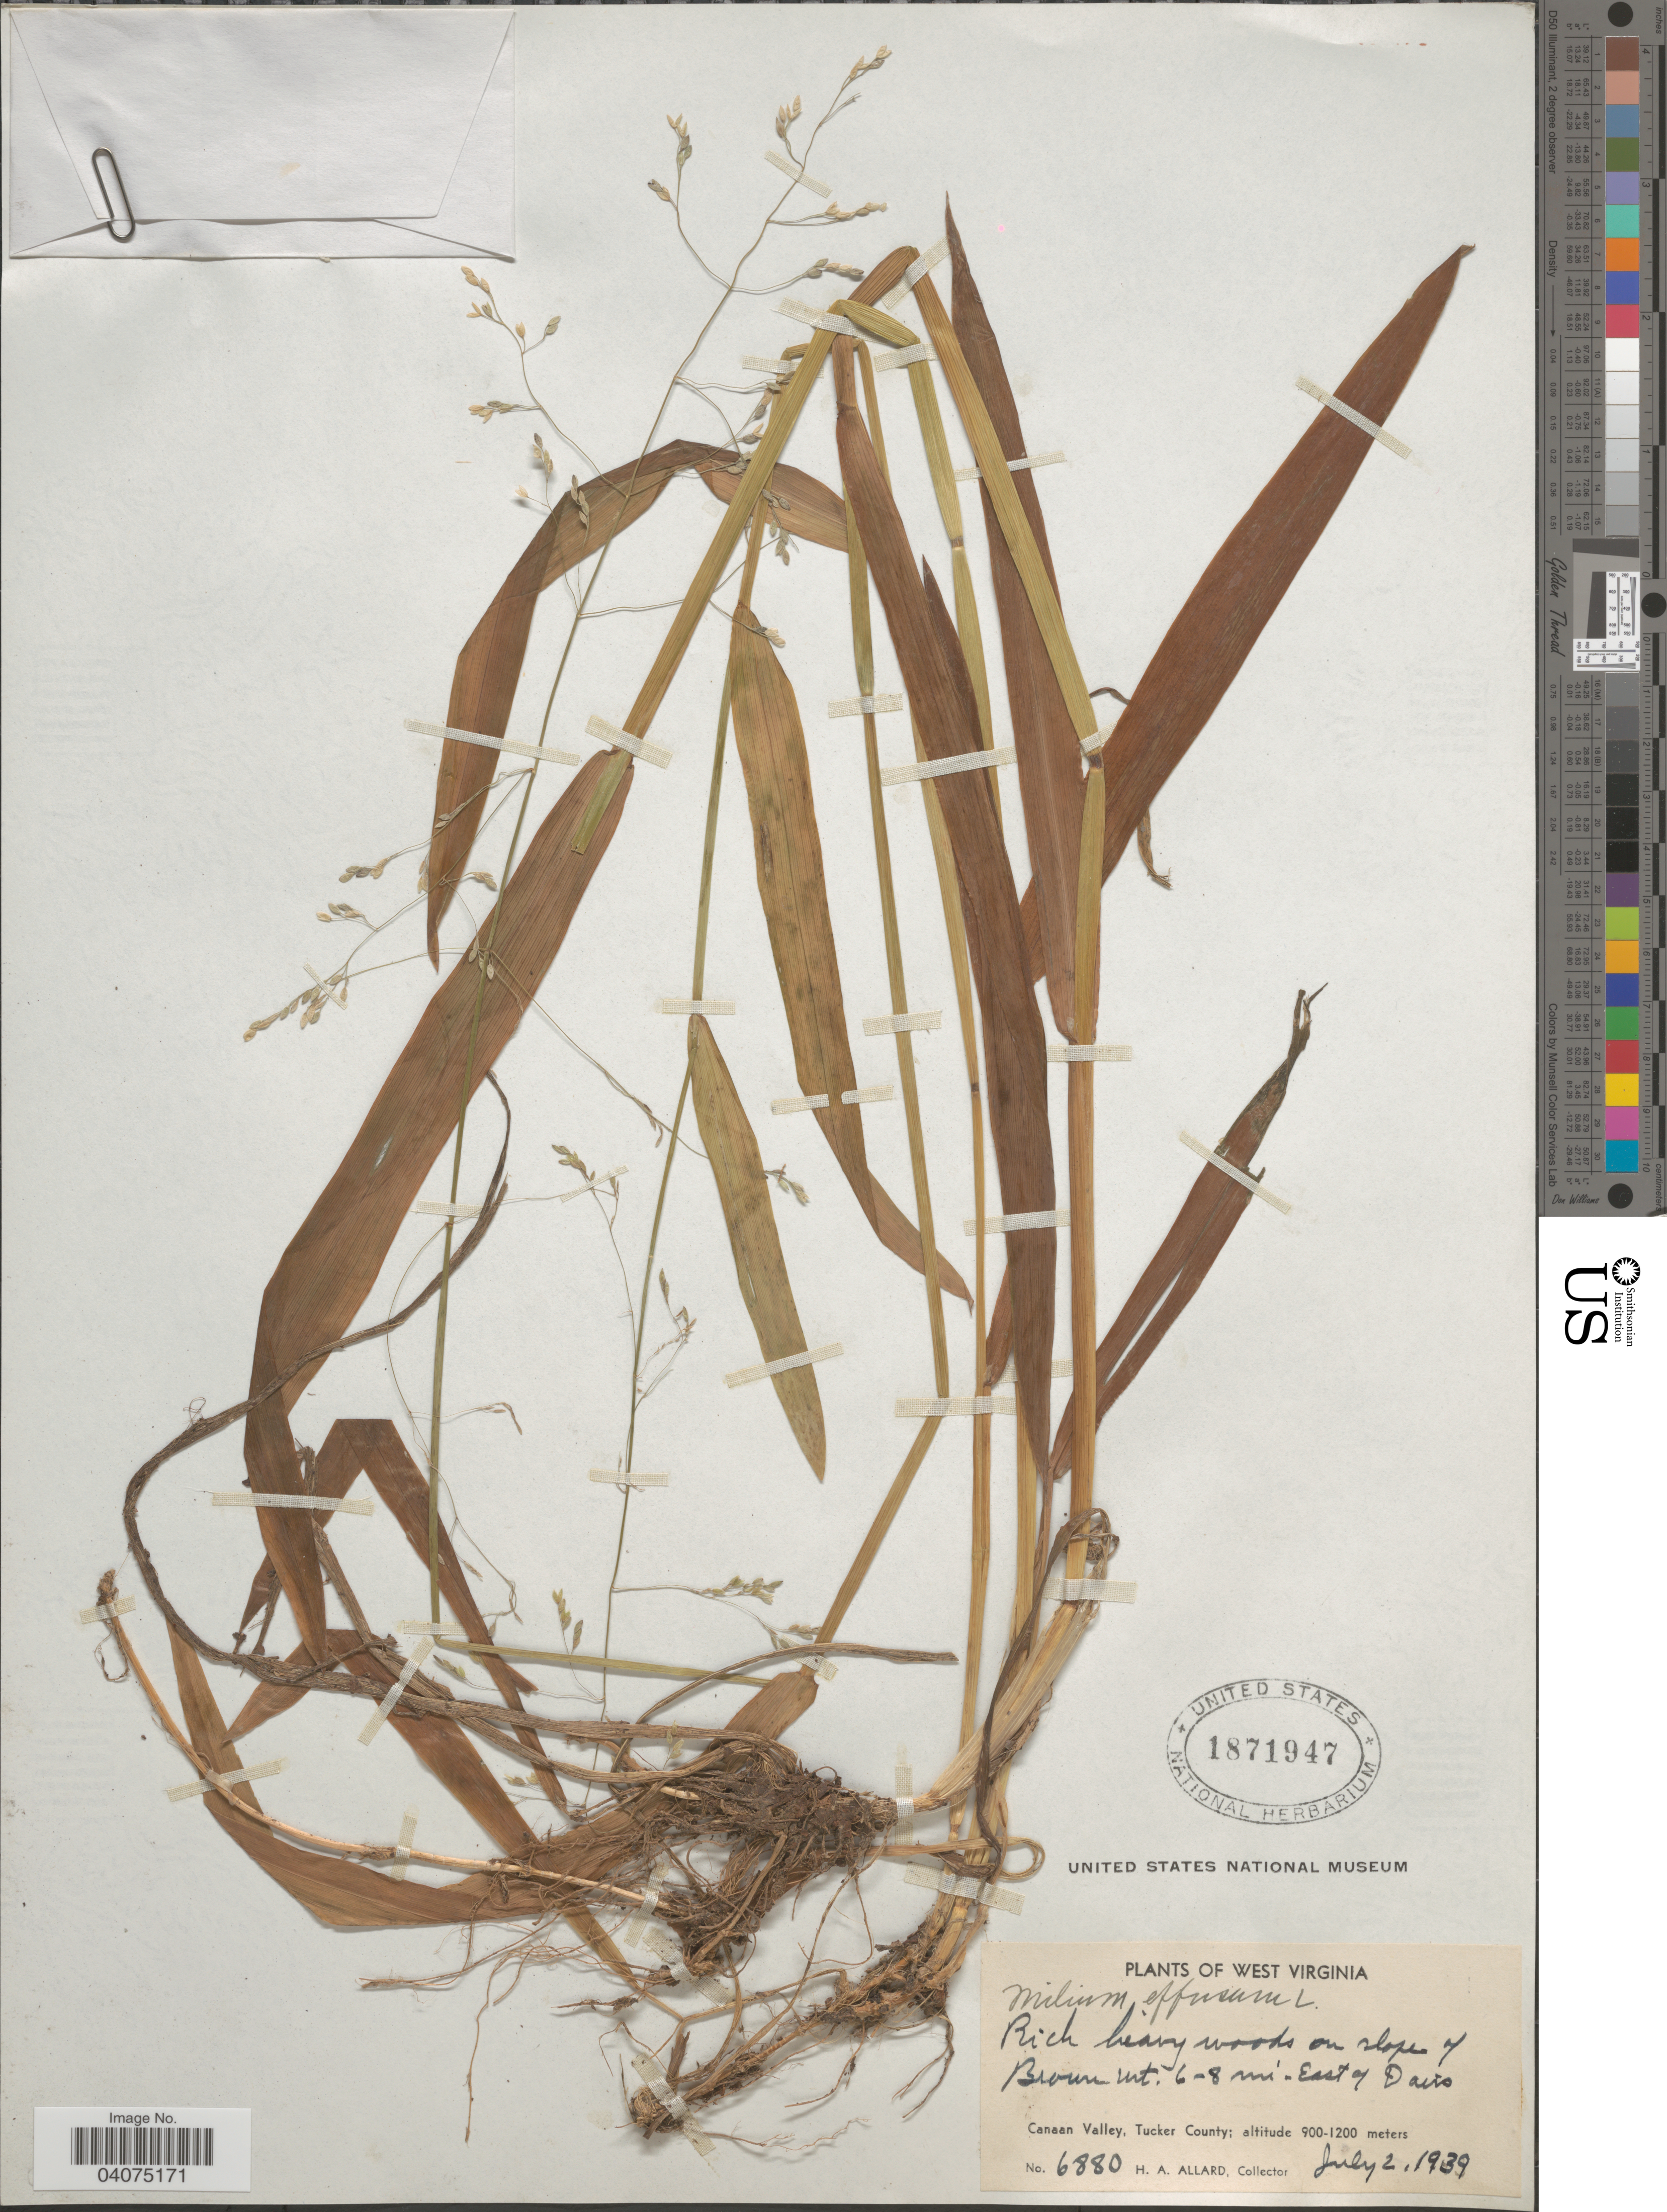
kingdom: Plantae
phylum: Tracheophyta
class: Liliopsida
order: Poales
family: Poaceae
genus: Milium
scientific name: Milium effusum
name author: L.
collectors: H. A. Allard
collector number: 6880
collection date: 1939-07-02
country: United States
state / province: West Virginia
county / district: Tucker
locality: Rich heavy woods on slope of Brown Mt. 6-8 mi. East of Davis. Canaan Valley, Tucker County.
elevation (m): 900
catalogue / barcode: US 1871947